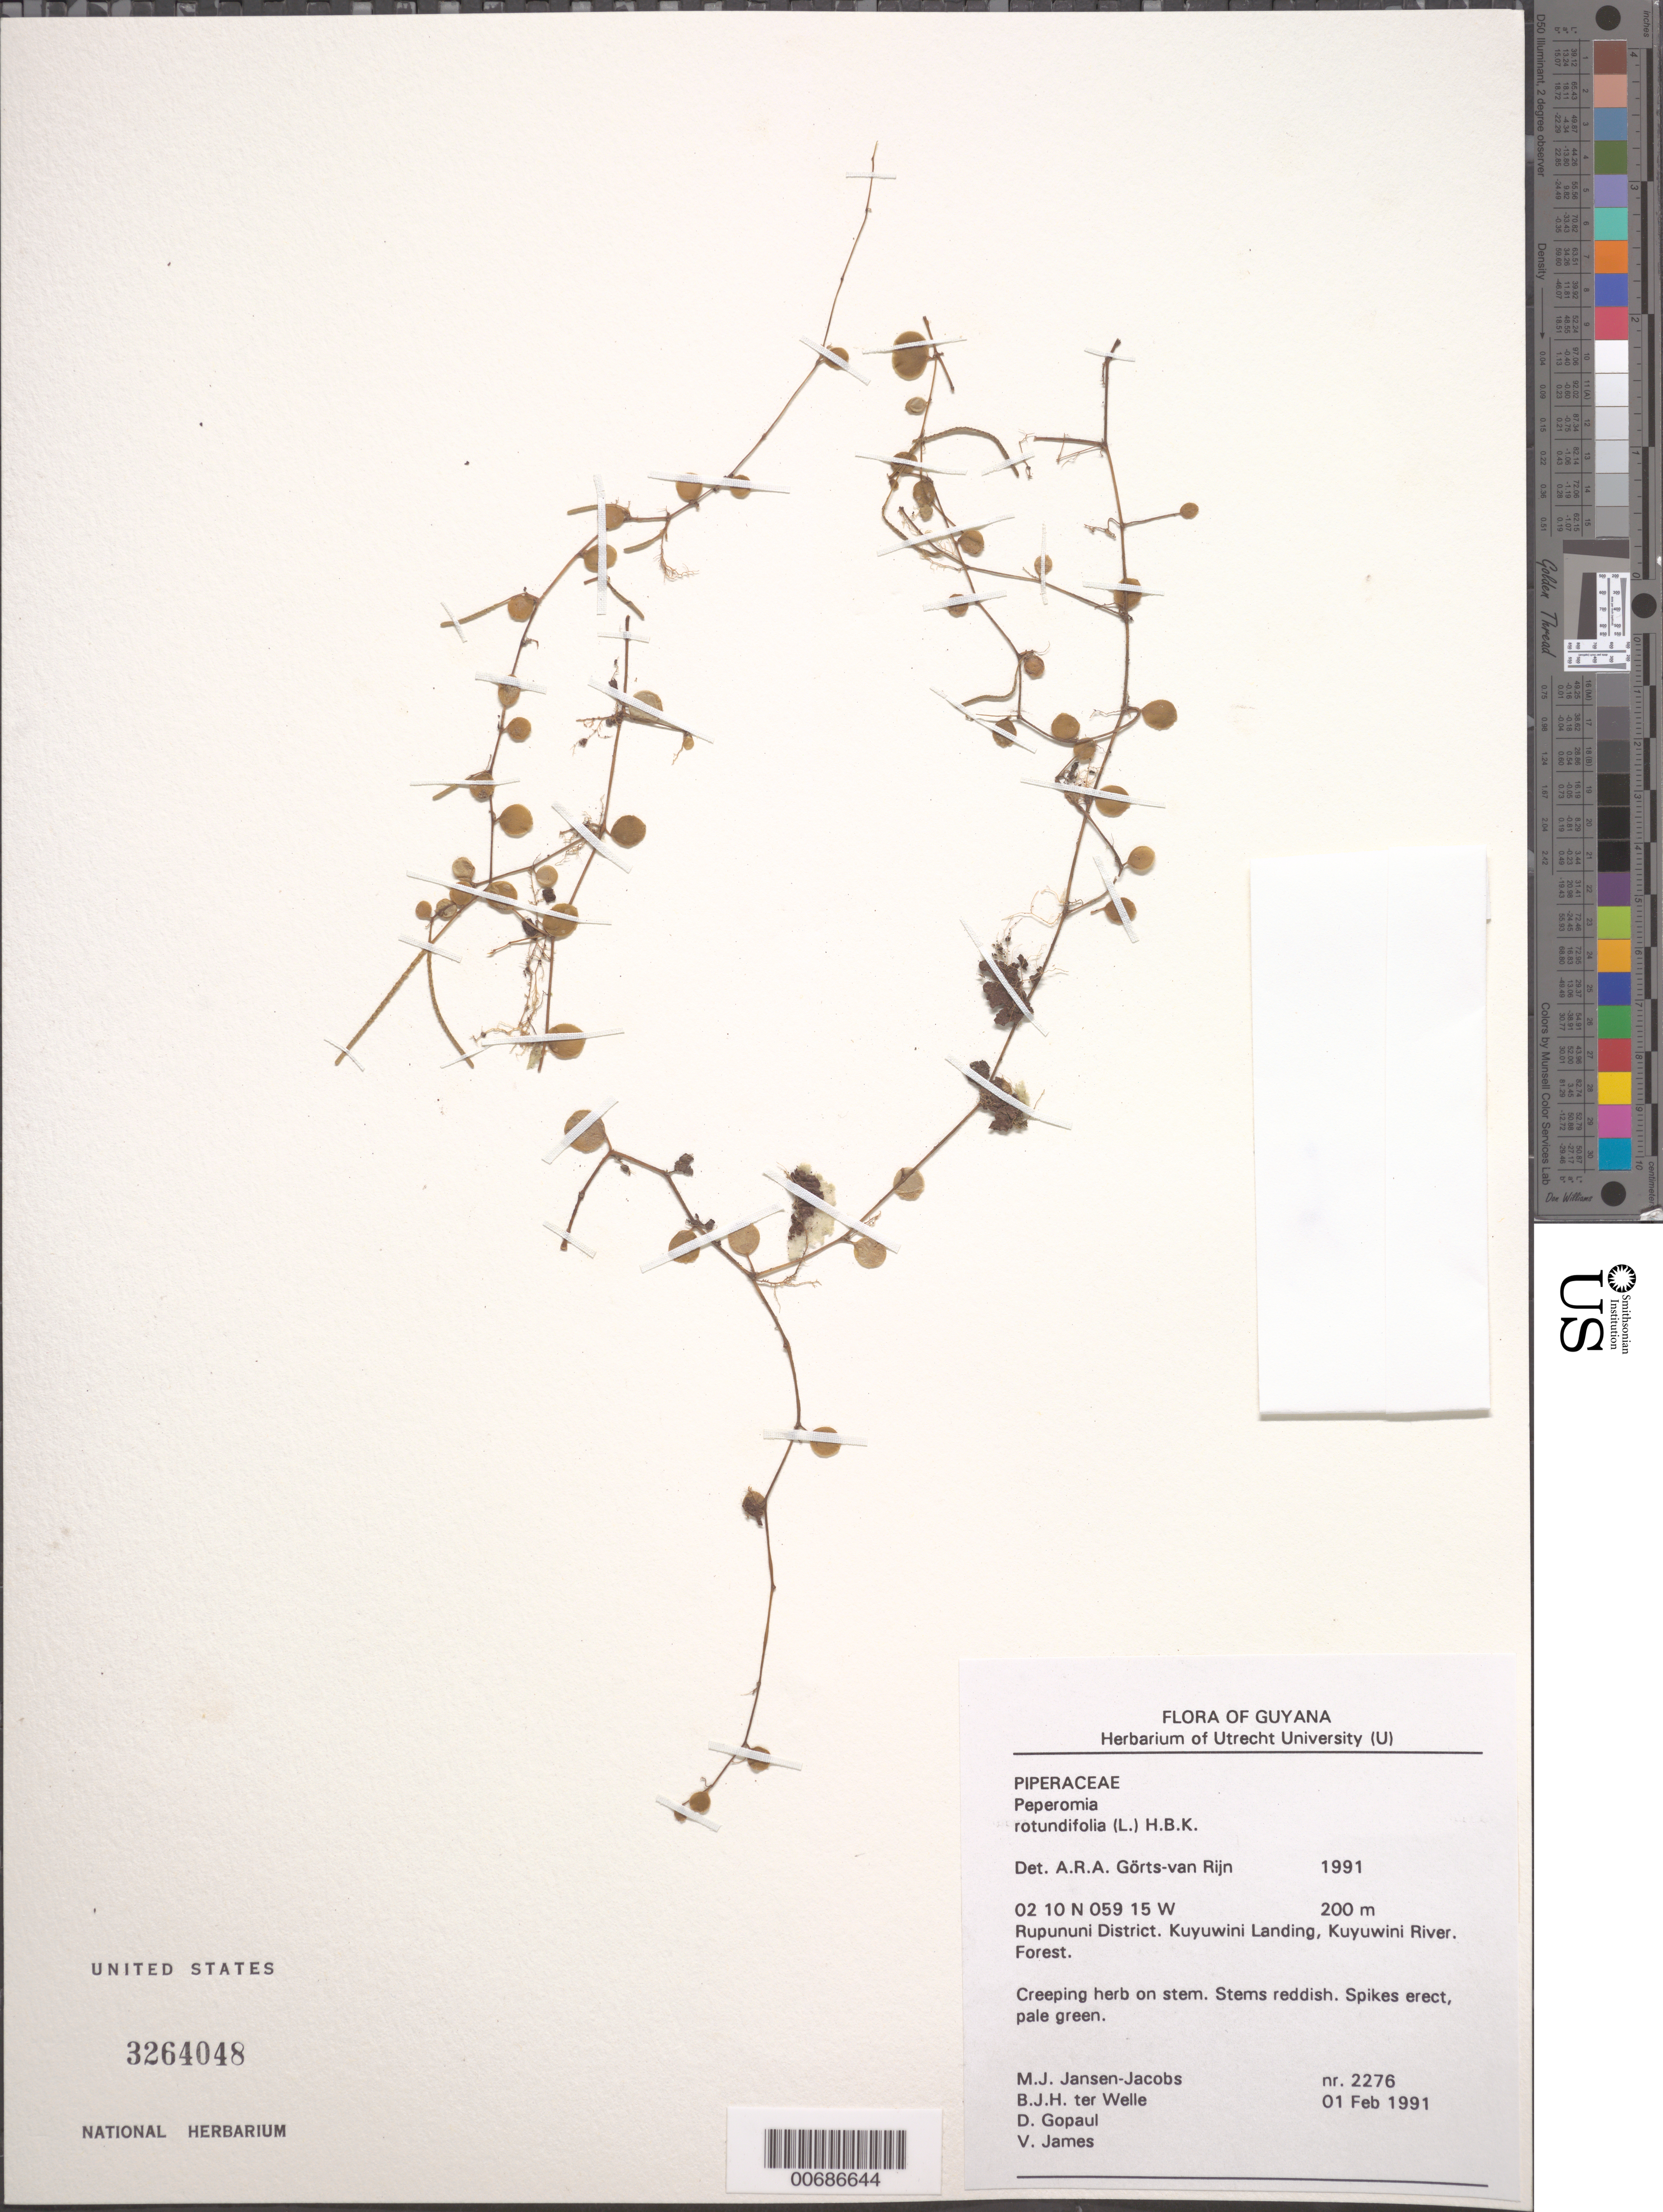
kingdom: Plantae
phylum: Tracheophyta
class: Magnoliopsida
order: Piperales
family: Piperaceae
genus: Peperomia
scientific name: Peperomia rotundifolia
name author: (L.) Kunth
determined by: Görts-van Rijn, A. R. A.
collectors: M. J. Jansen-Jacobs, B. Welle, D. Gopaul & V. James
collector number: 2276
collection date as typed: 1-Feb-91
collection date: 1991-02-01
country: Guyana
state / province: U. Takutu-U. Essequibo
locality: Kuyuwini Landing, Kuyuwini River, Rupununi District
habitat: Forest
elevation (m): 200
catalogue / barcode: US 3264048